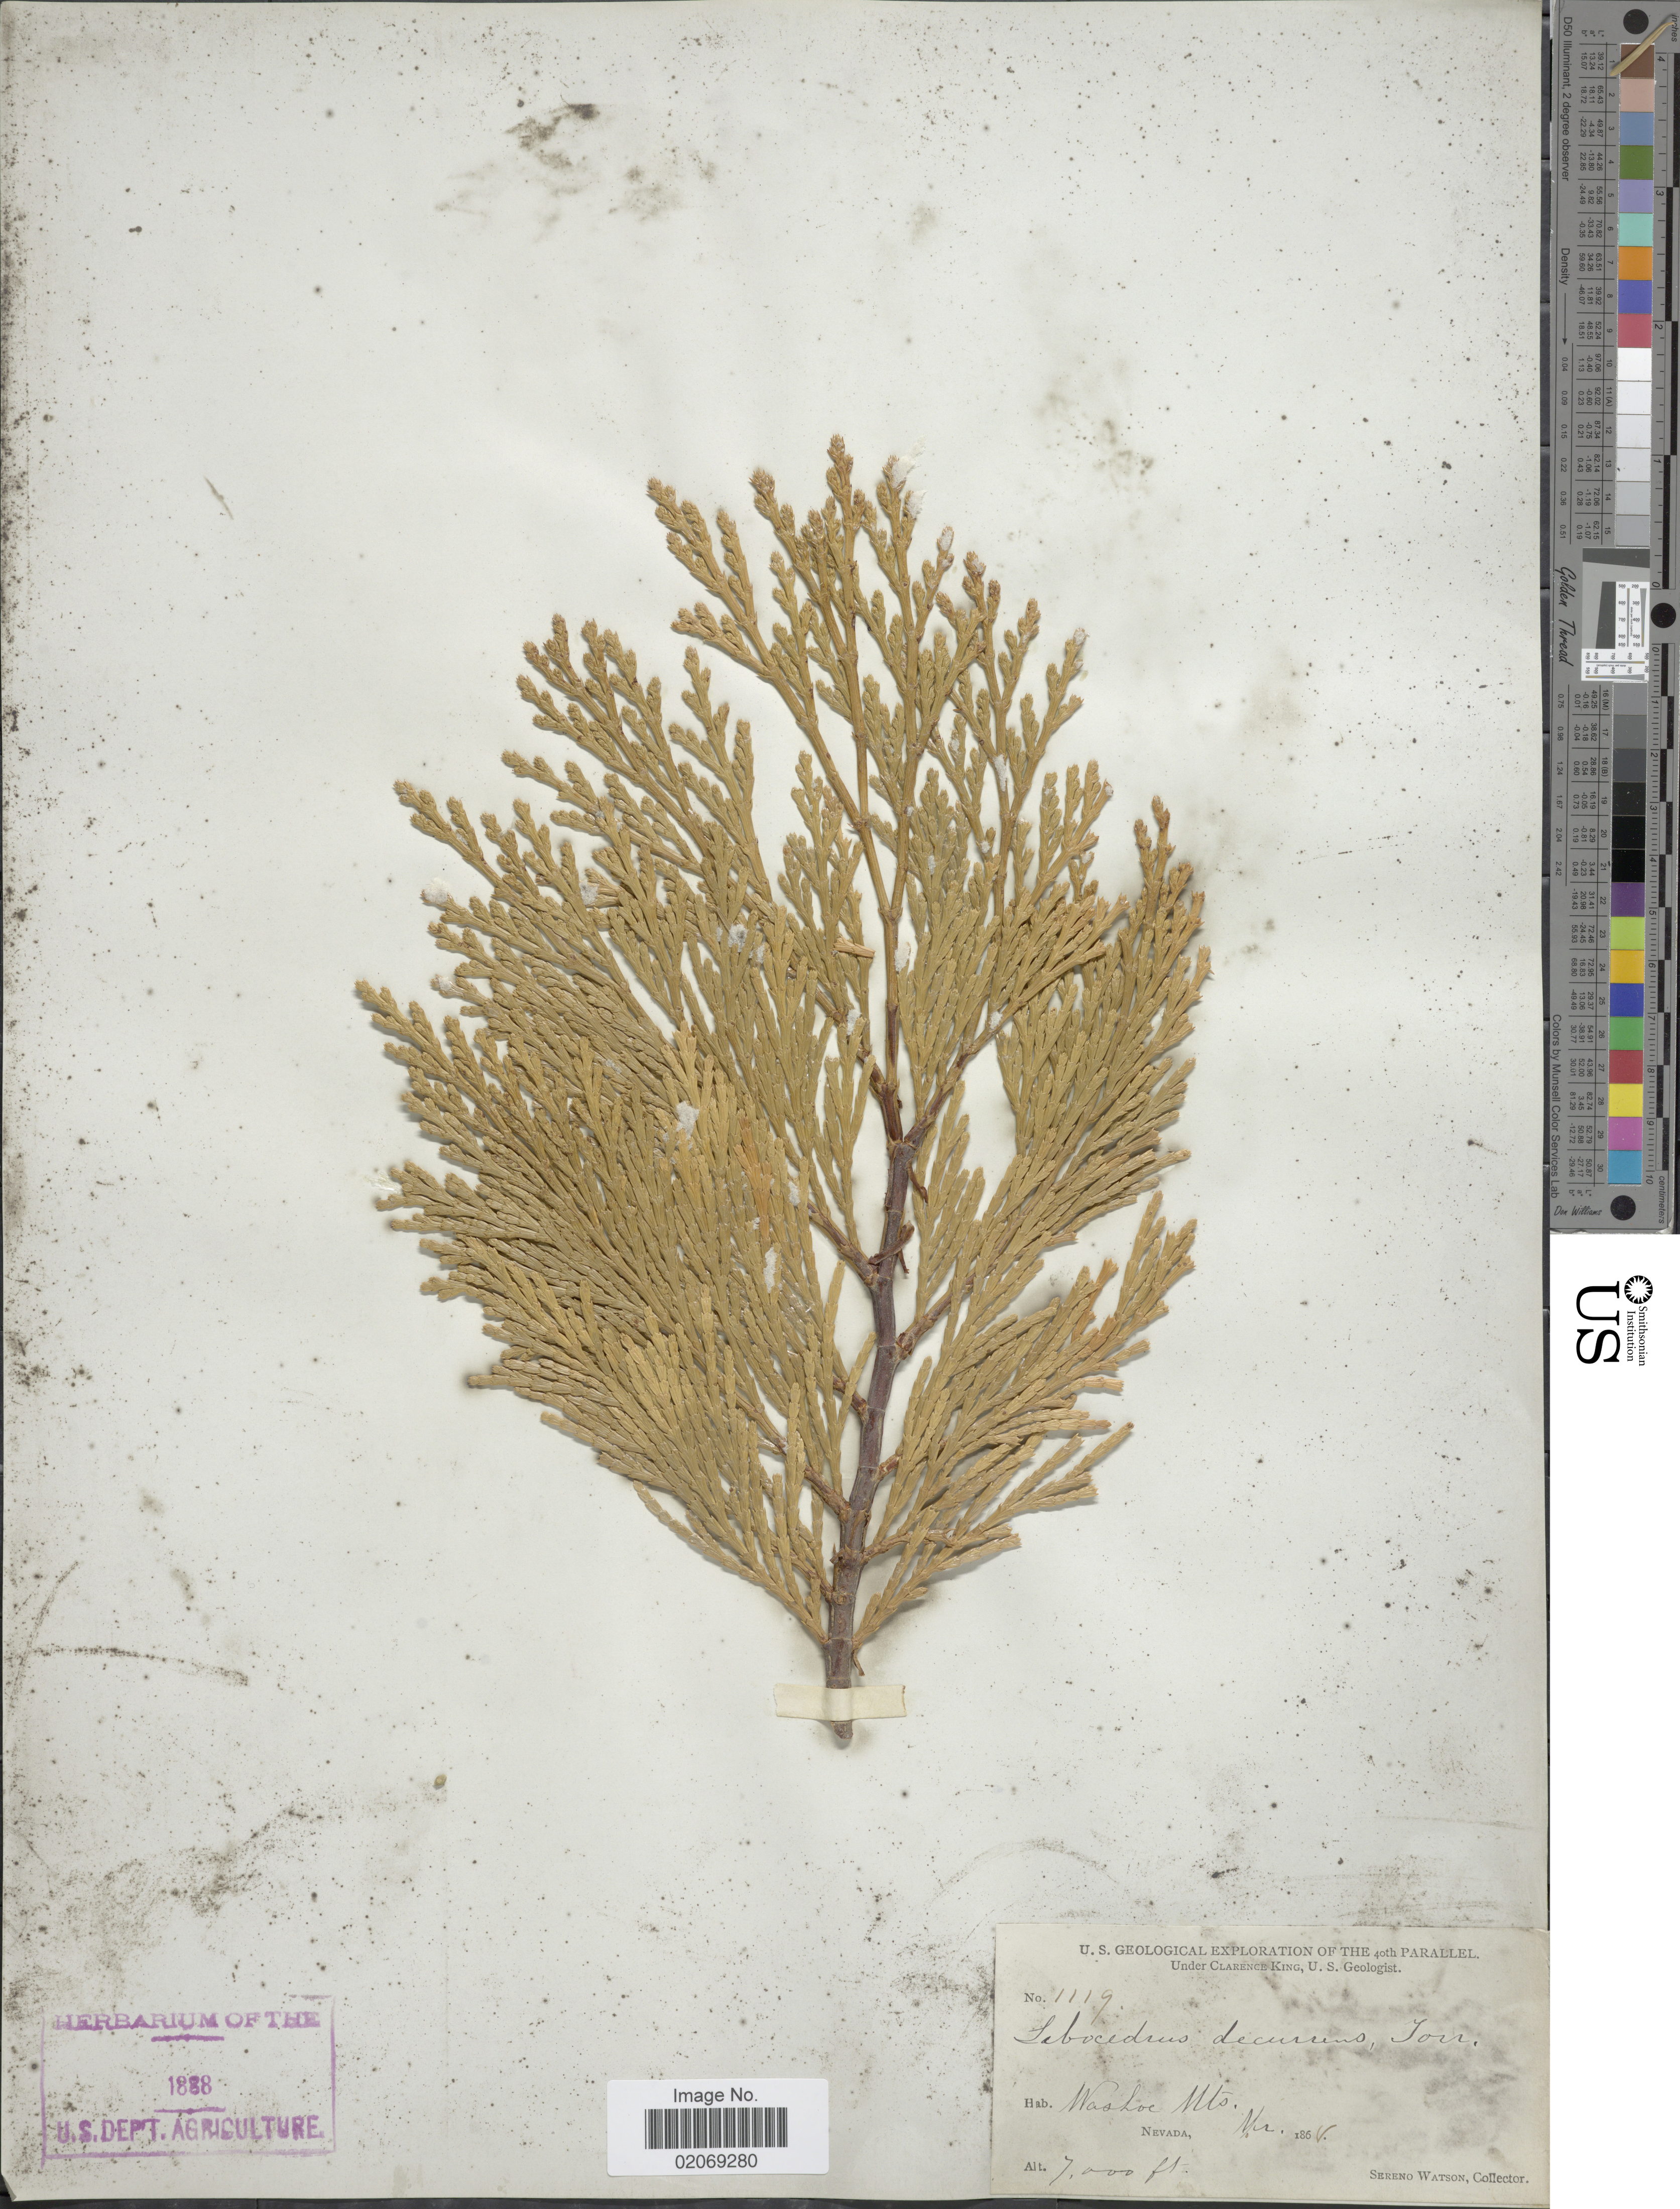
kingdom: Plantae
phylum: Tracheophyta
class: Pinopsida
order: Pinales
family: Cupressaceae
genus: Libocedrus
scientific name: Libocedrus decurrens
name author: Torr.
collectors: S. Watson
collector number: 1119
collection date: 1865-03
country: United States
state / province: Nevada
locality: Washoe Mts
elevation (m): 2134